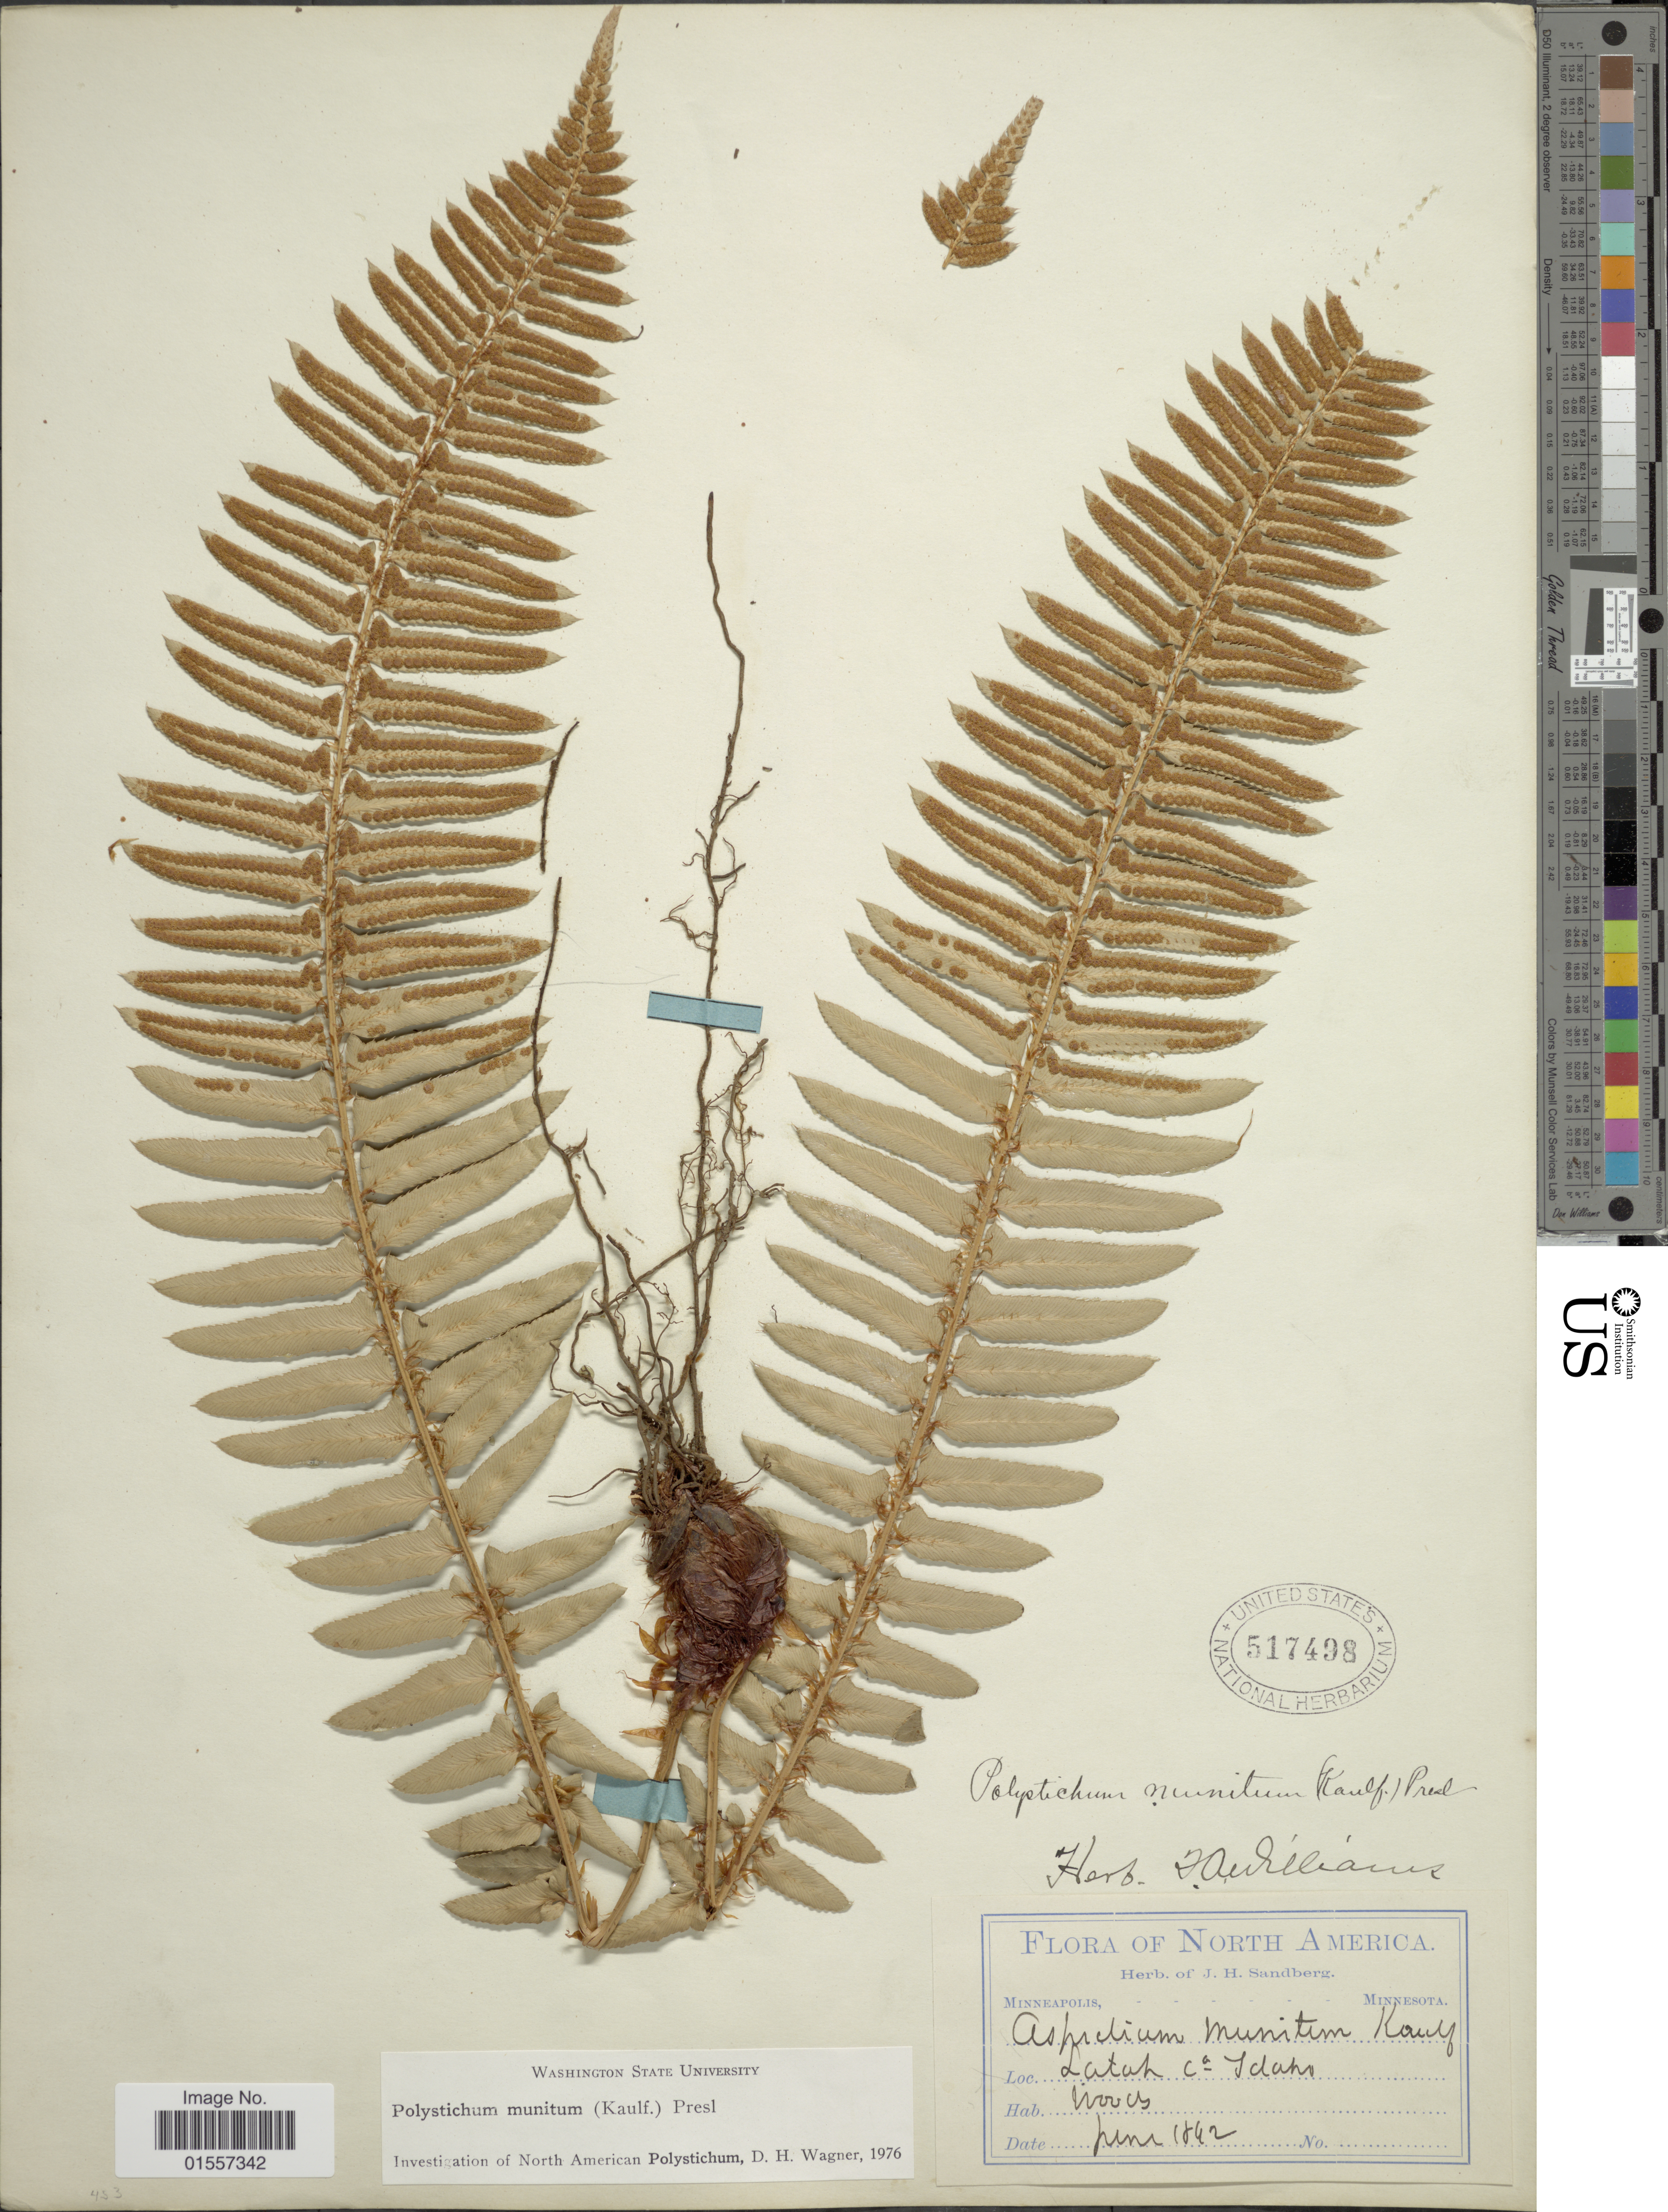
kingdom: Plantae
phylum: Tracheophyta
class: Polypodiopsida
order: Polypodiales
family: Dryopteridaceae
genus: Polystichum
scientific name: Polystichum munitum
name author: (Kaulf.) C. Presl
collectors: ex herb. Sandberg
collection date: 1842-06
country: United States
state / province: Idaho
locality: North America, Latah Co, Idaho.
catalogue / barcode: US 517498